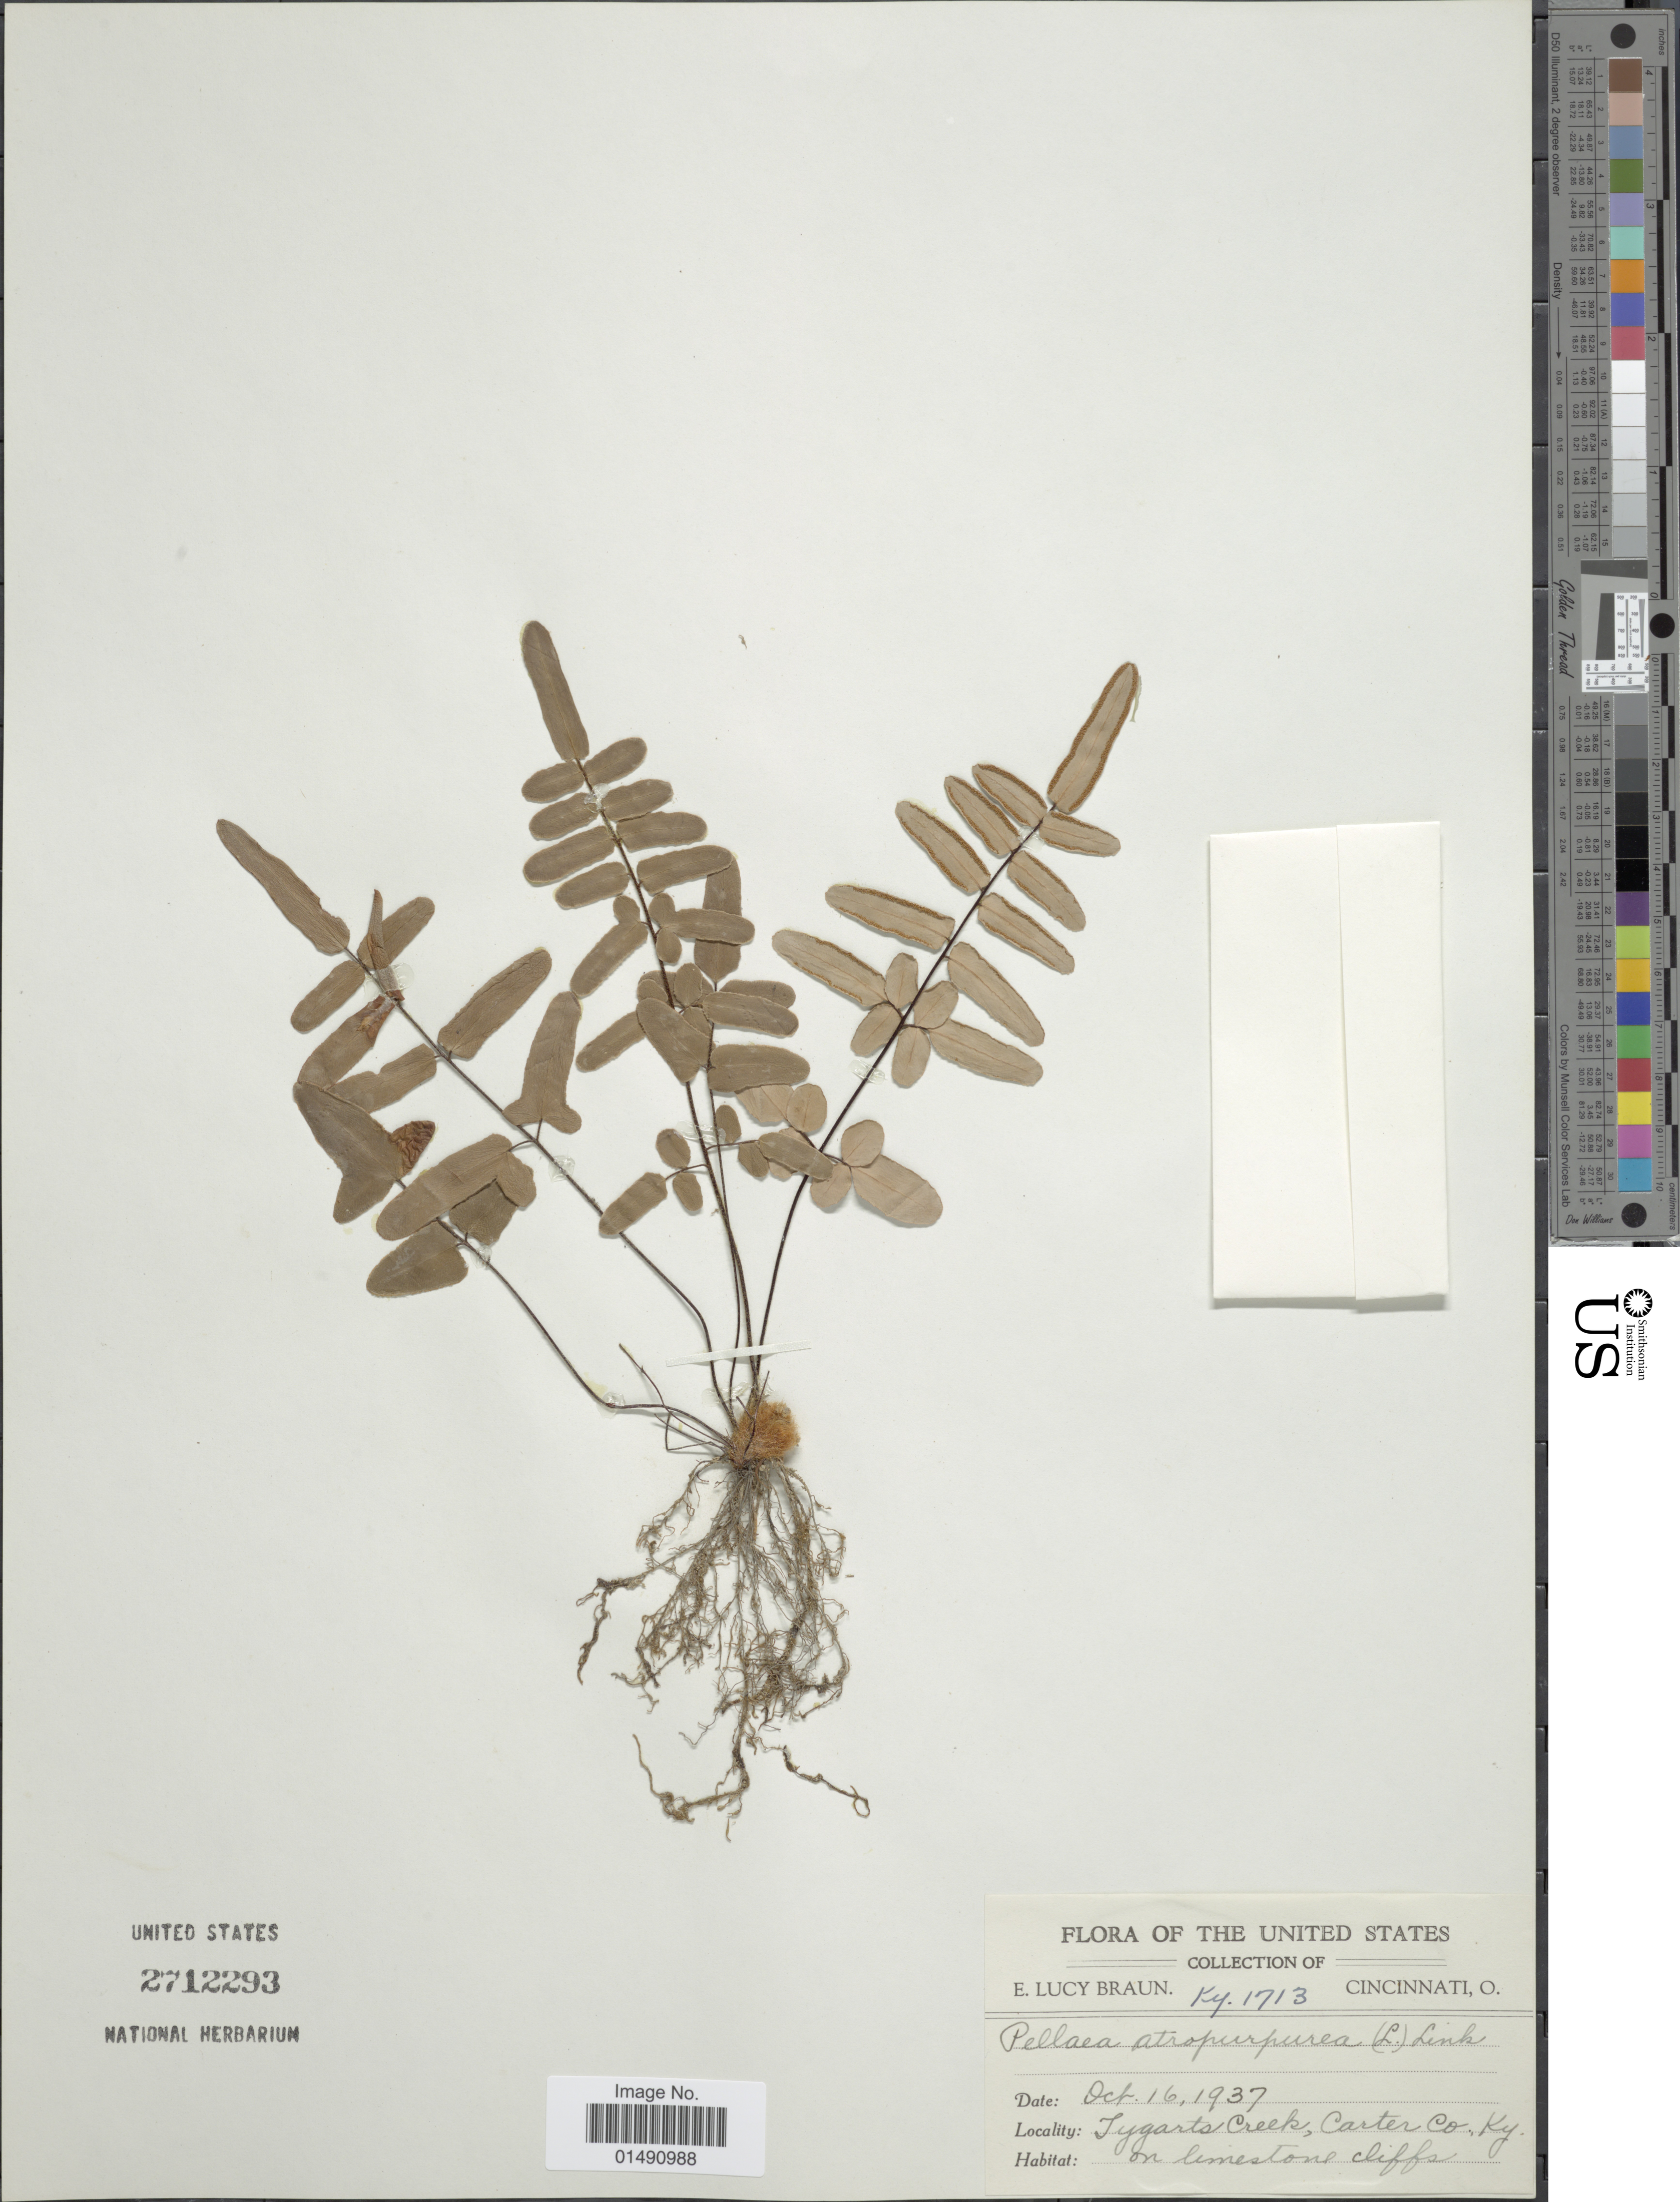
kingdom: Plantae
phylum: Tracheophyta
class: Polypodiopsida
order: Polypodiales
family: Pteridaceae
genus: Pellaea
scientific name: Pellaea atropurpurea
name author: (L.) Link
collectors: E. L. Braun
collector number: KY 1713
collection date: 1937-10-16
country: United States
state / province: Kentucky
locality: Tygarts Creek, Carter Co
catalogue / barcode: US 2712293